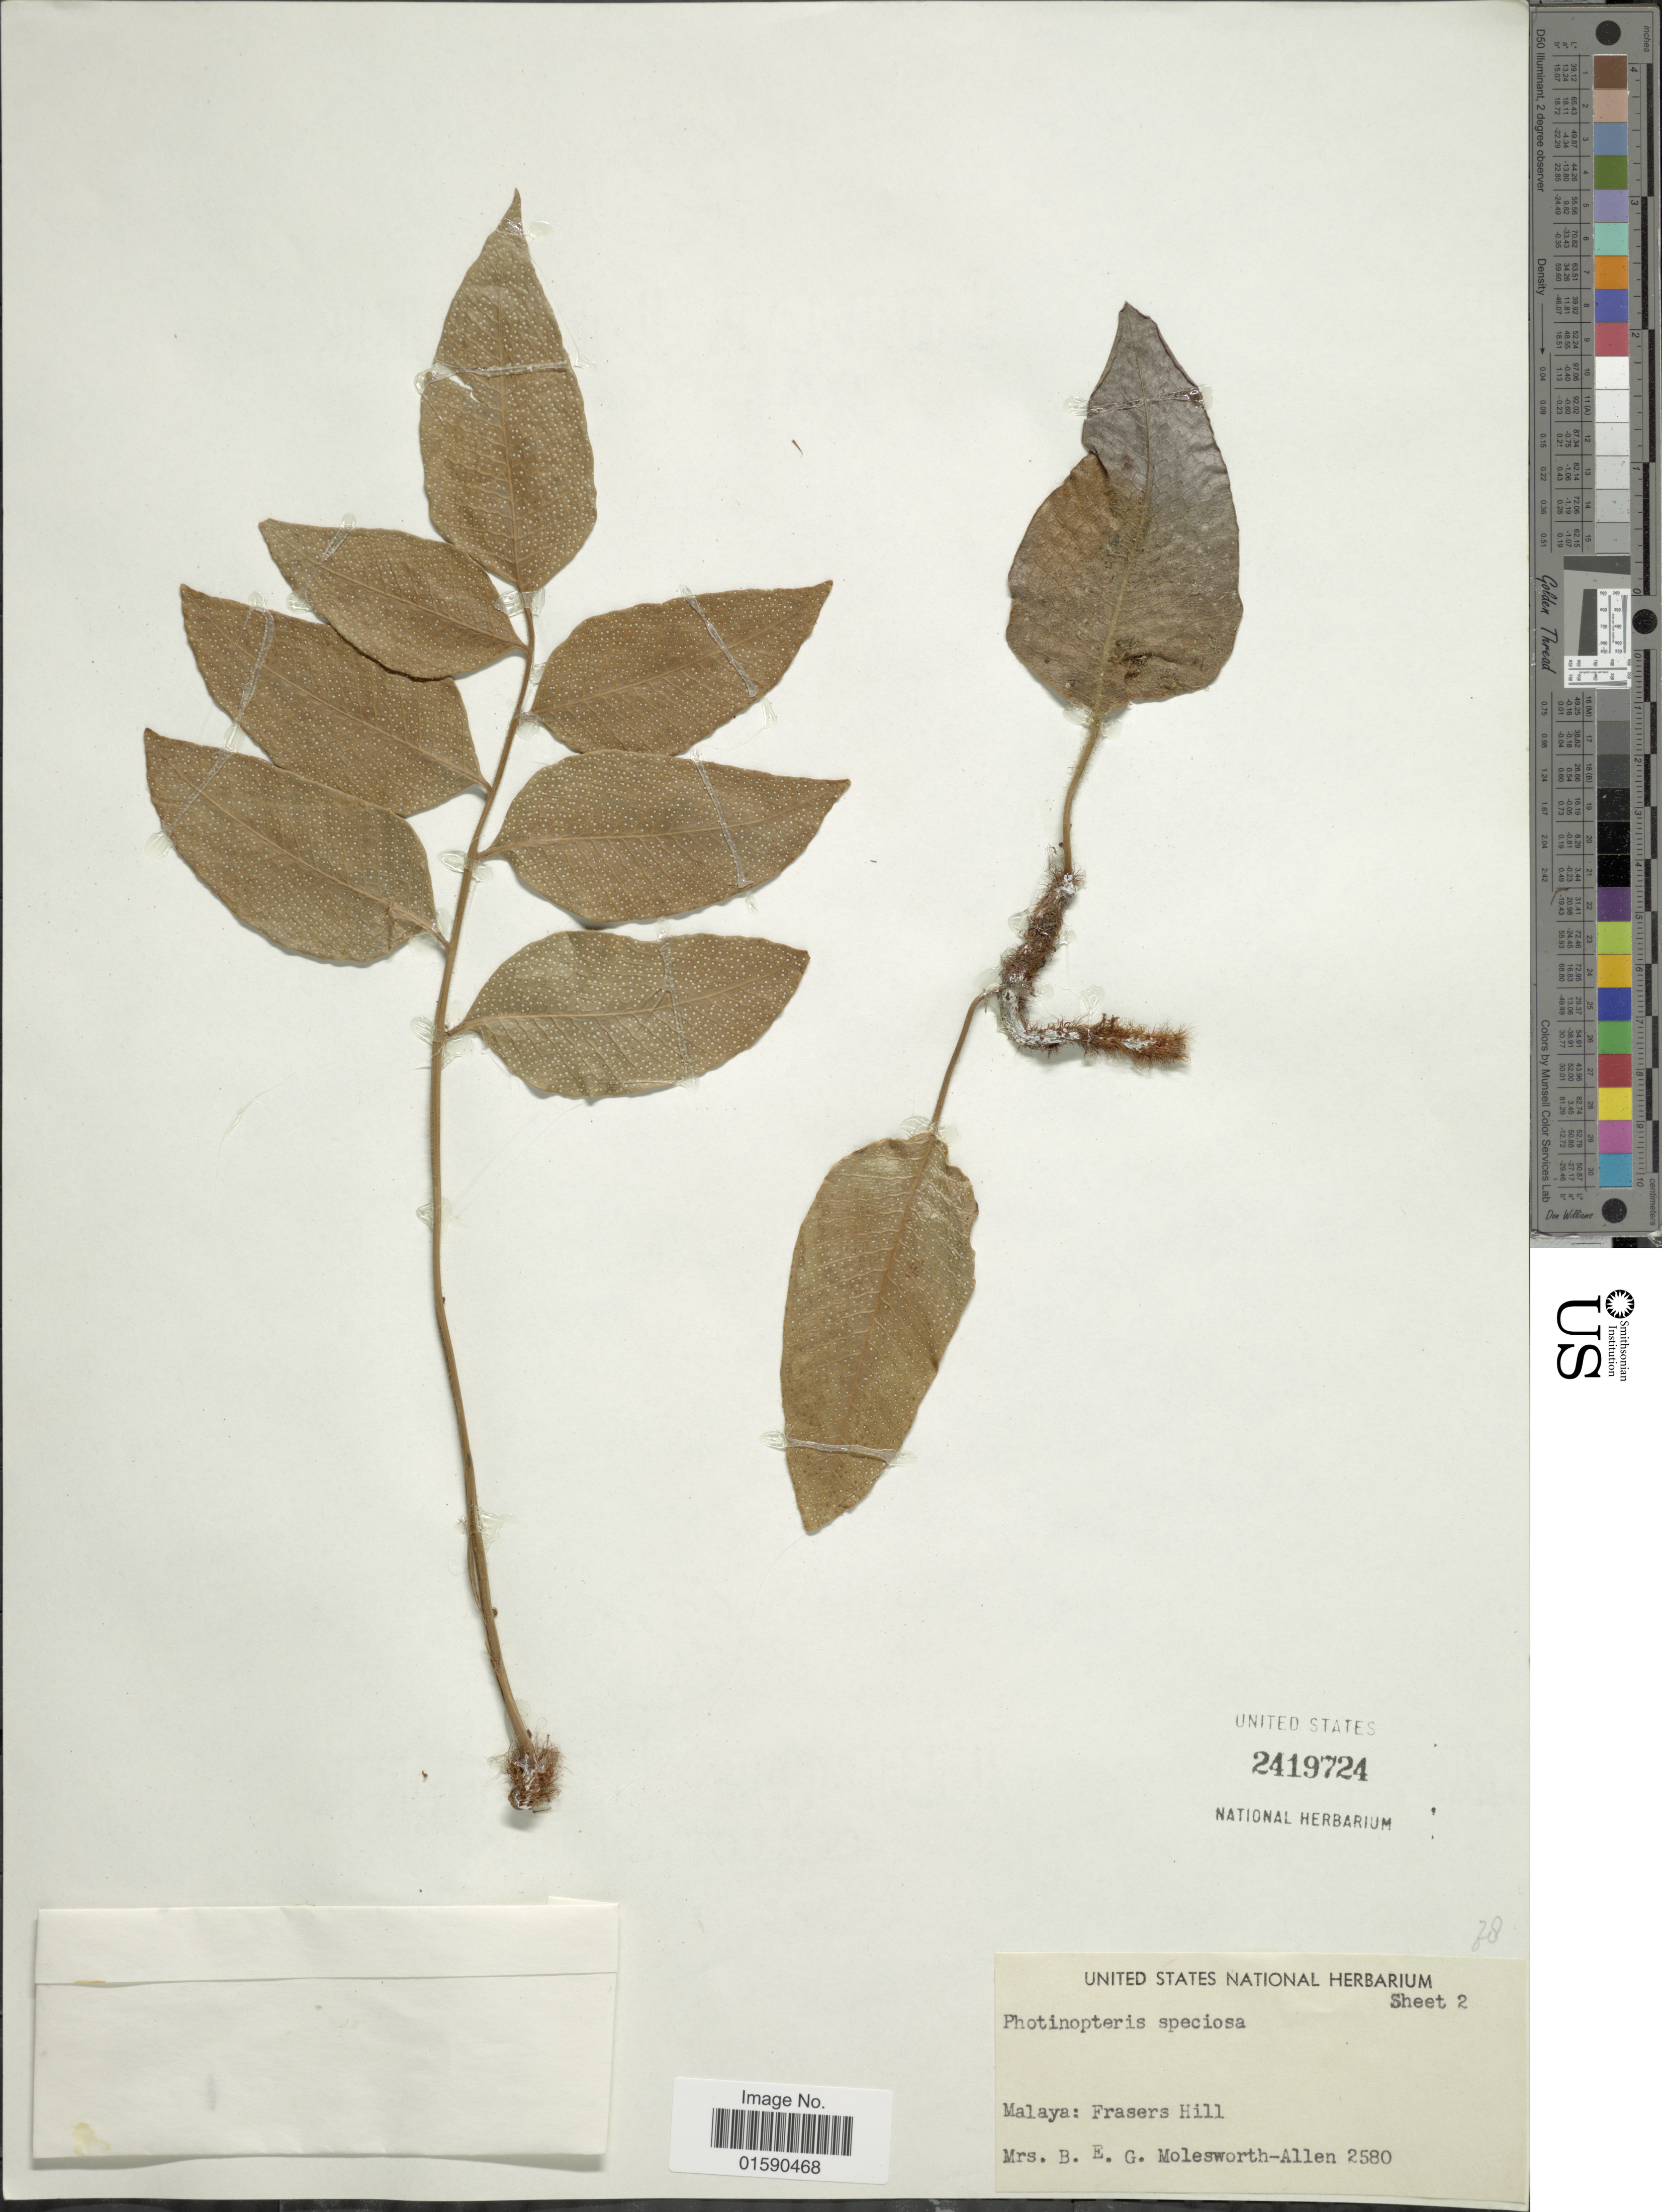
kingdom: Plantae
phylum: Tracheophyta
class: Polypodiopsida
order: Polypodiales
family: Polypodiaceae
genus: Aglaomorpha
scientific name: Aglaomorpha speciosa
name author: (Blume) M.C. Roos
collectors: B. E. G. Molesworth-Allen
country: Malaysia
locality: Malaya: Frasers Hill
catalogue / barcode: US 2419724